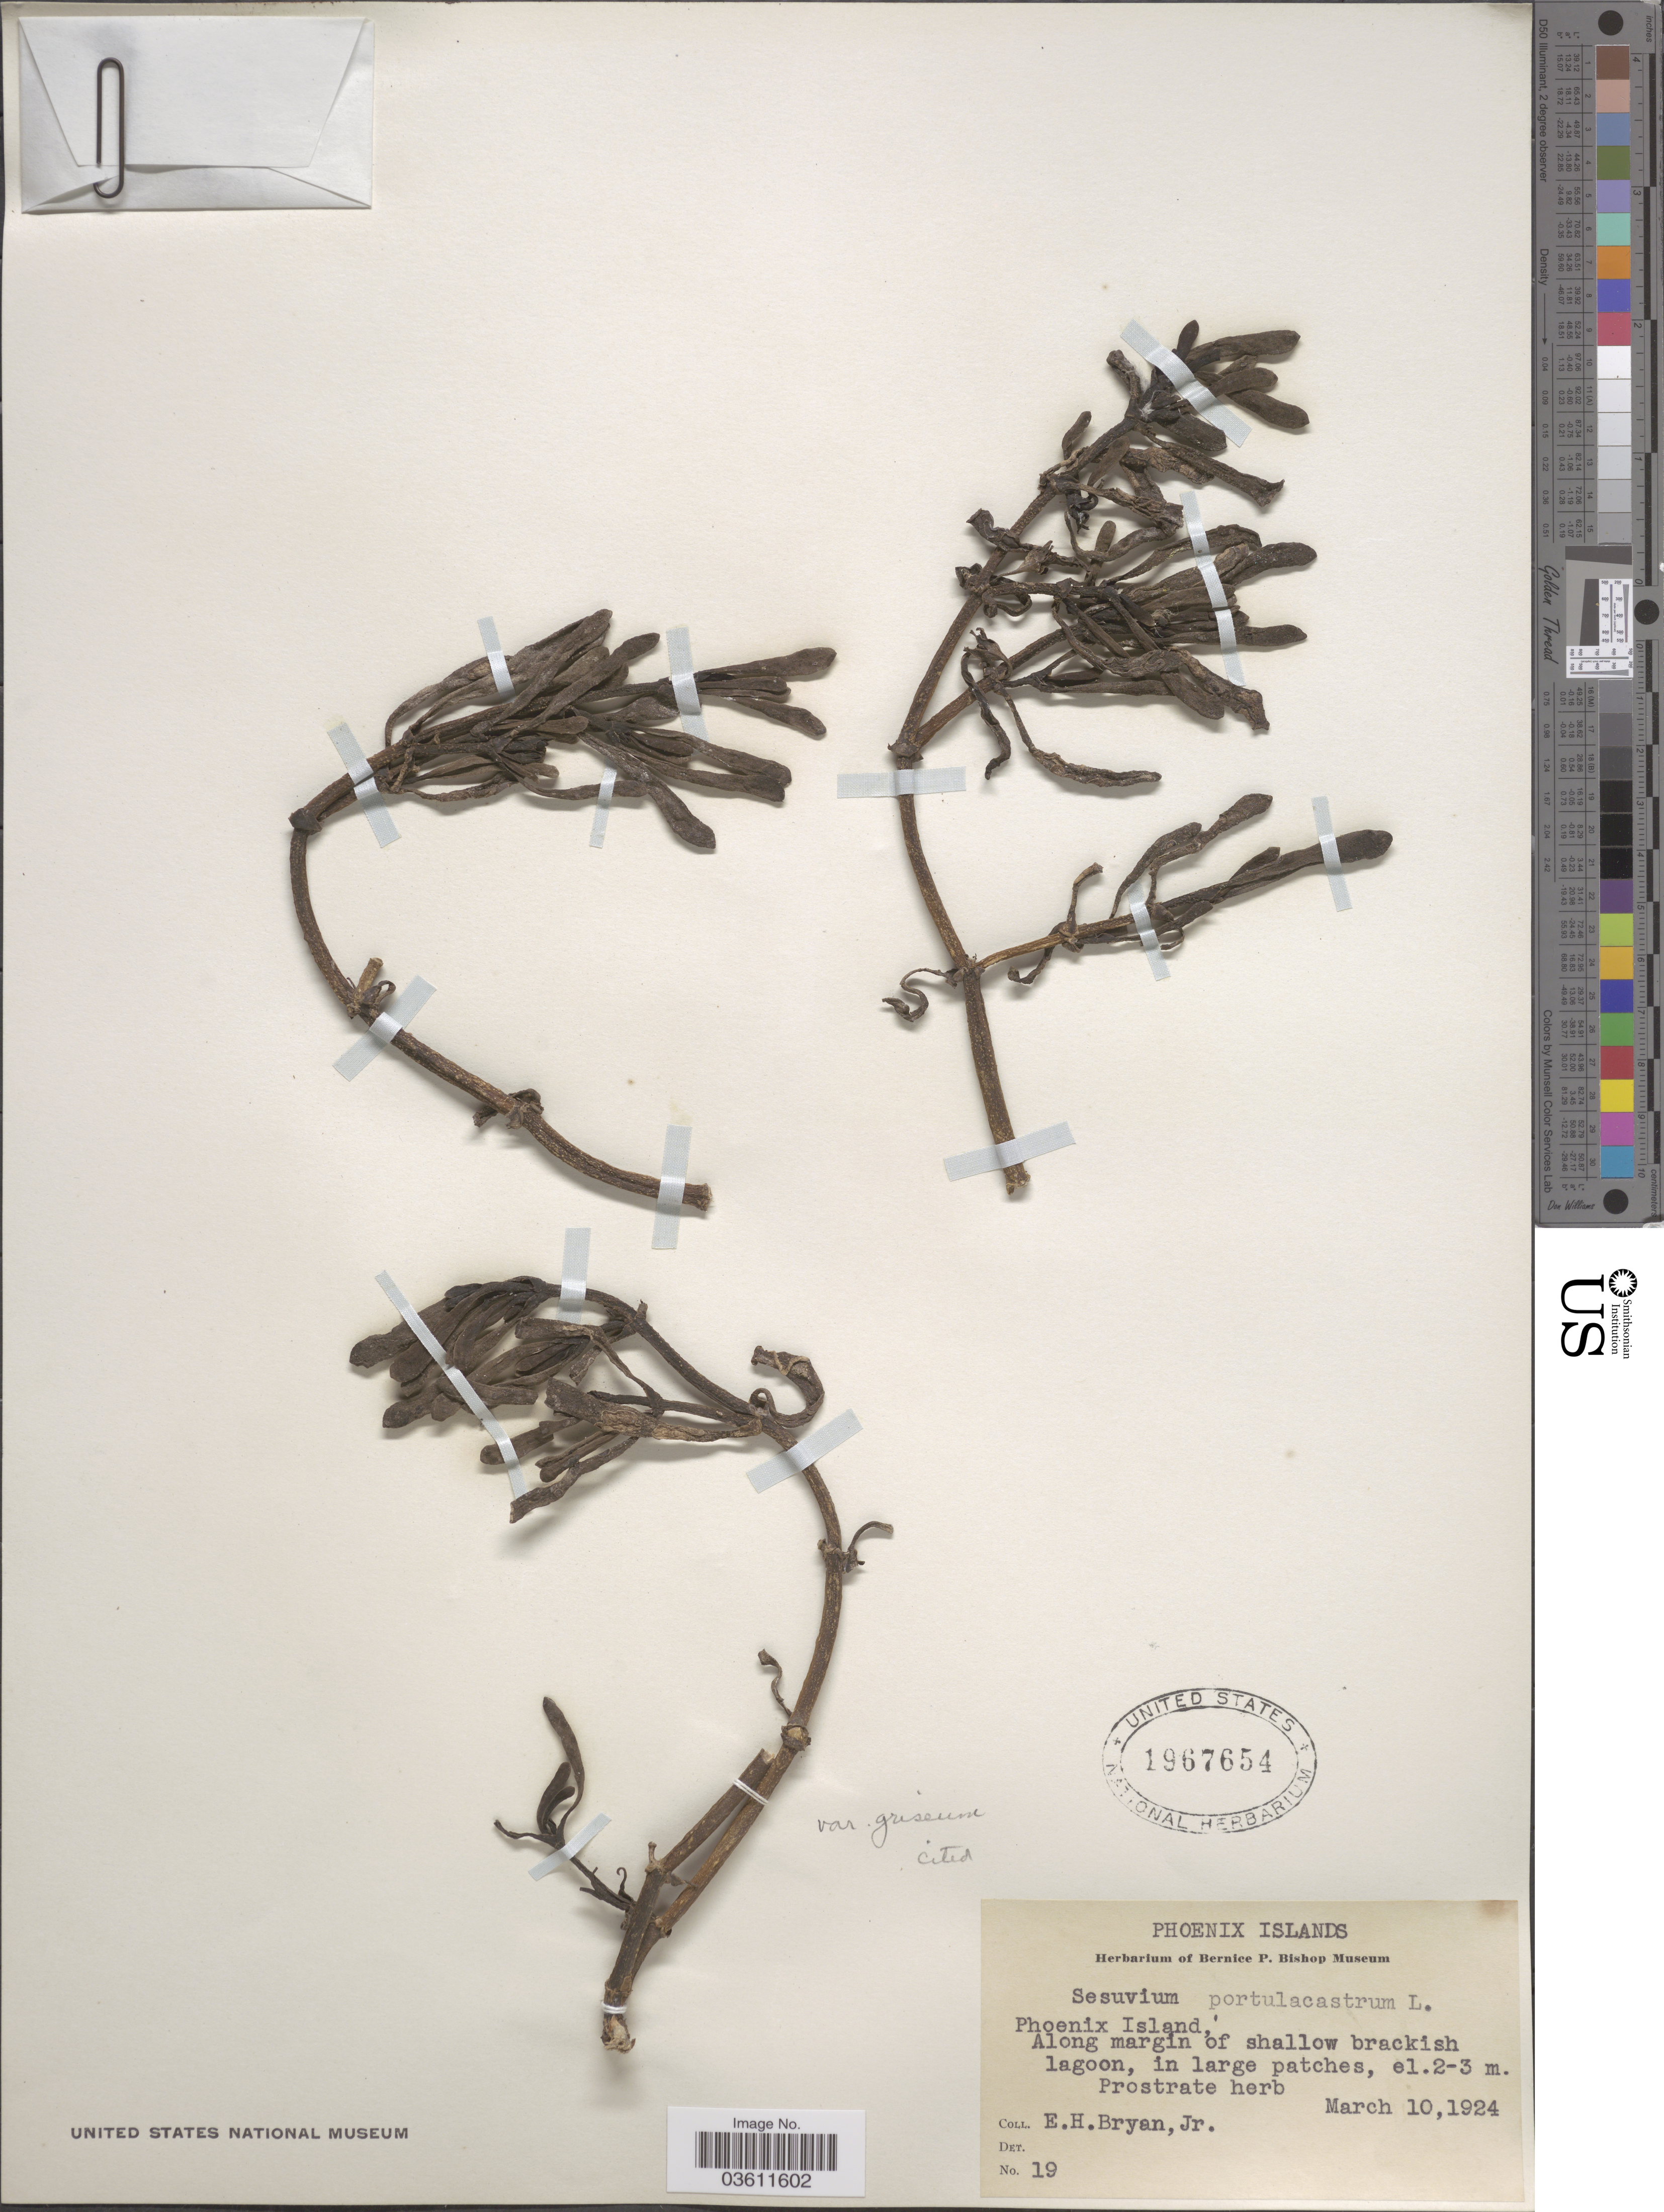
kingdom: Plantae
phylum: Tracheophyta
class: Magnoliopsida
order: Caryophyllales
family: Aizoaceae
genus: Sesuvium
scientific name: Sesuvium portulacastrum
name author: (L.) L.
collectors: E. Bryan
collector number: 19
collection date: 1924-03-10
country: Kiribati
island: Rawaki (Phoenix) Island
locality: Phoenix Islands. Phoenix Island.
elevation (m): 2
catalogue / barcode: US 1967654